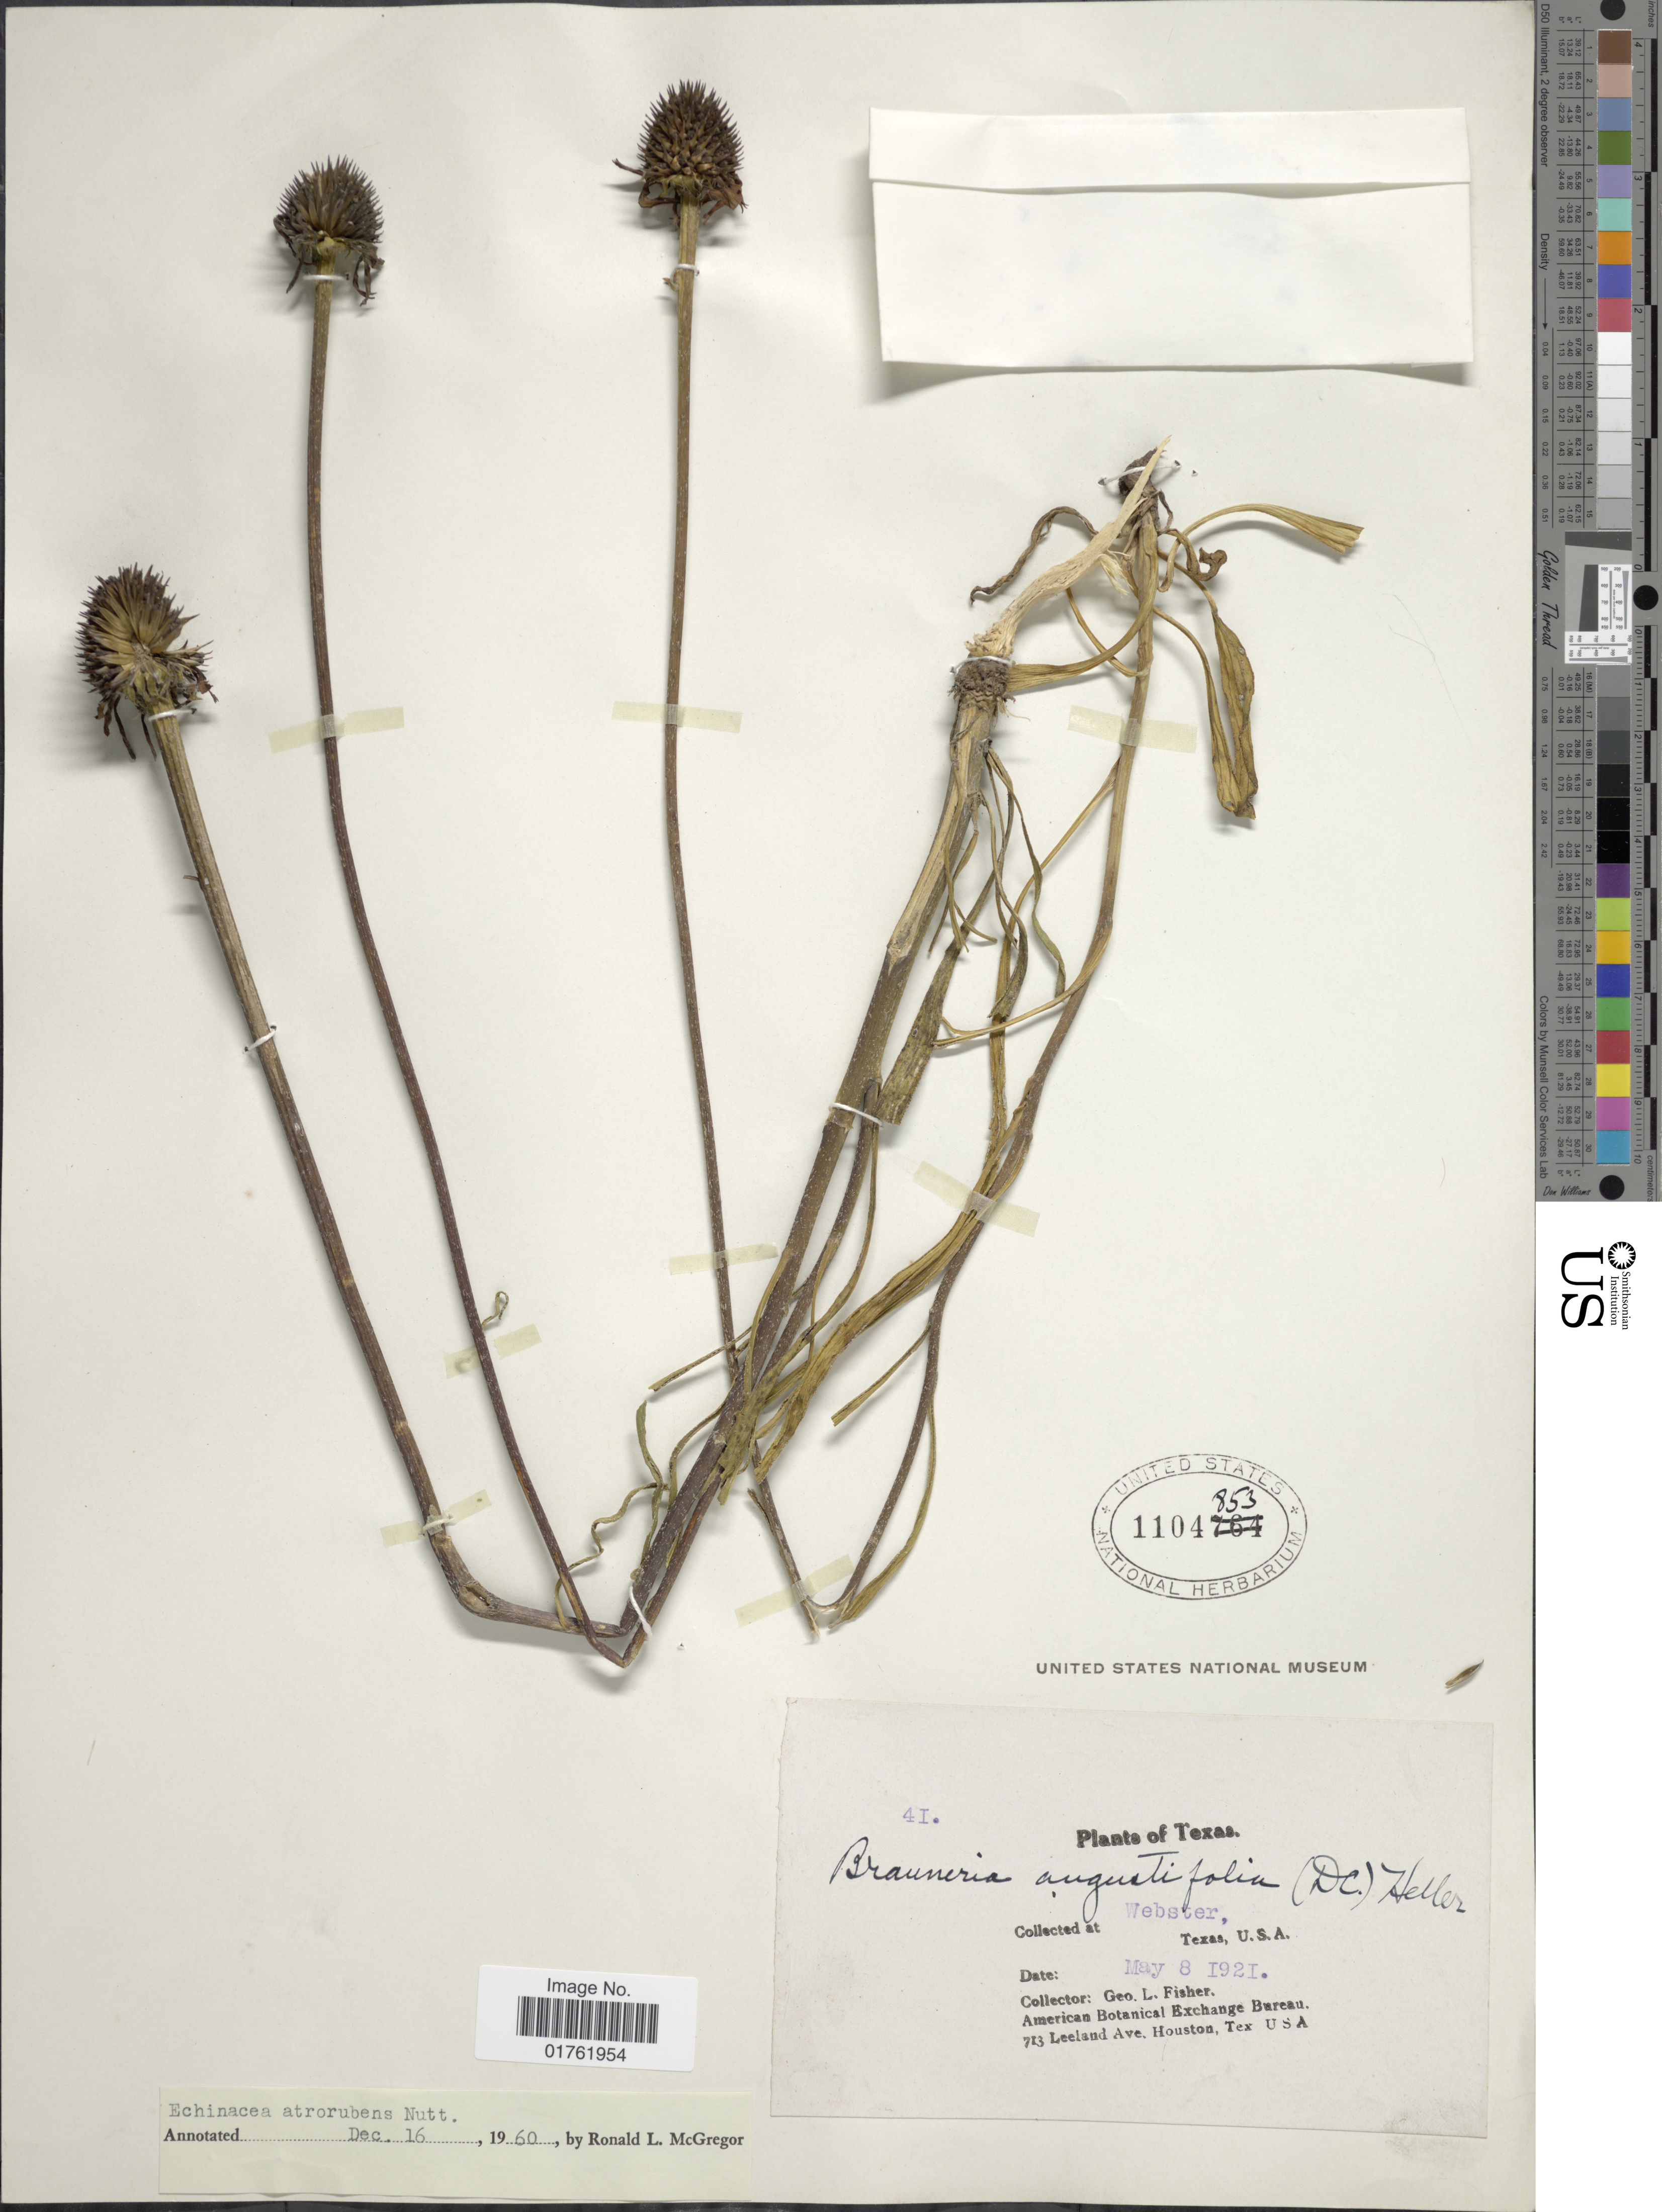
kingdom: Plantae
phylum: Tracheophyta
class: Magnoliopsida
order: Asterales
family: Asteraceae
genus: Echinacea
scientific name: Echinacea angustifolia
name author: DC.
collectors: G. L. Fisher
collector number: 41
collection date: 1921-05-08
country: United States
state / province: Texas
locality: Webster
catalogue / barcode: US 1104853